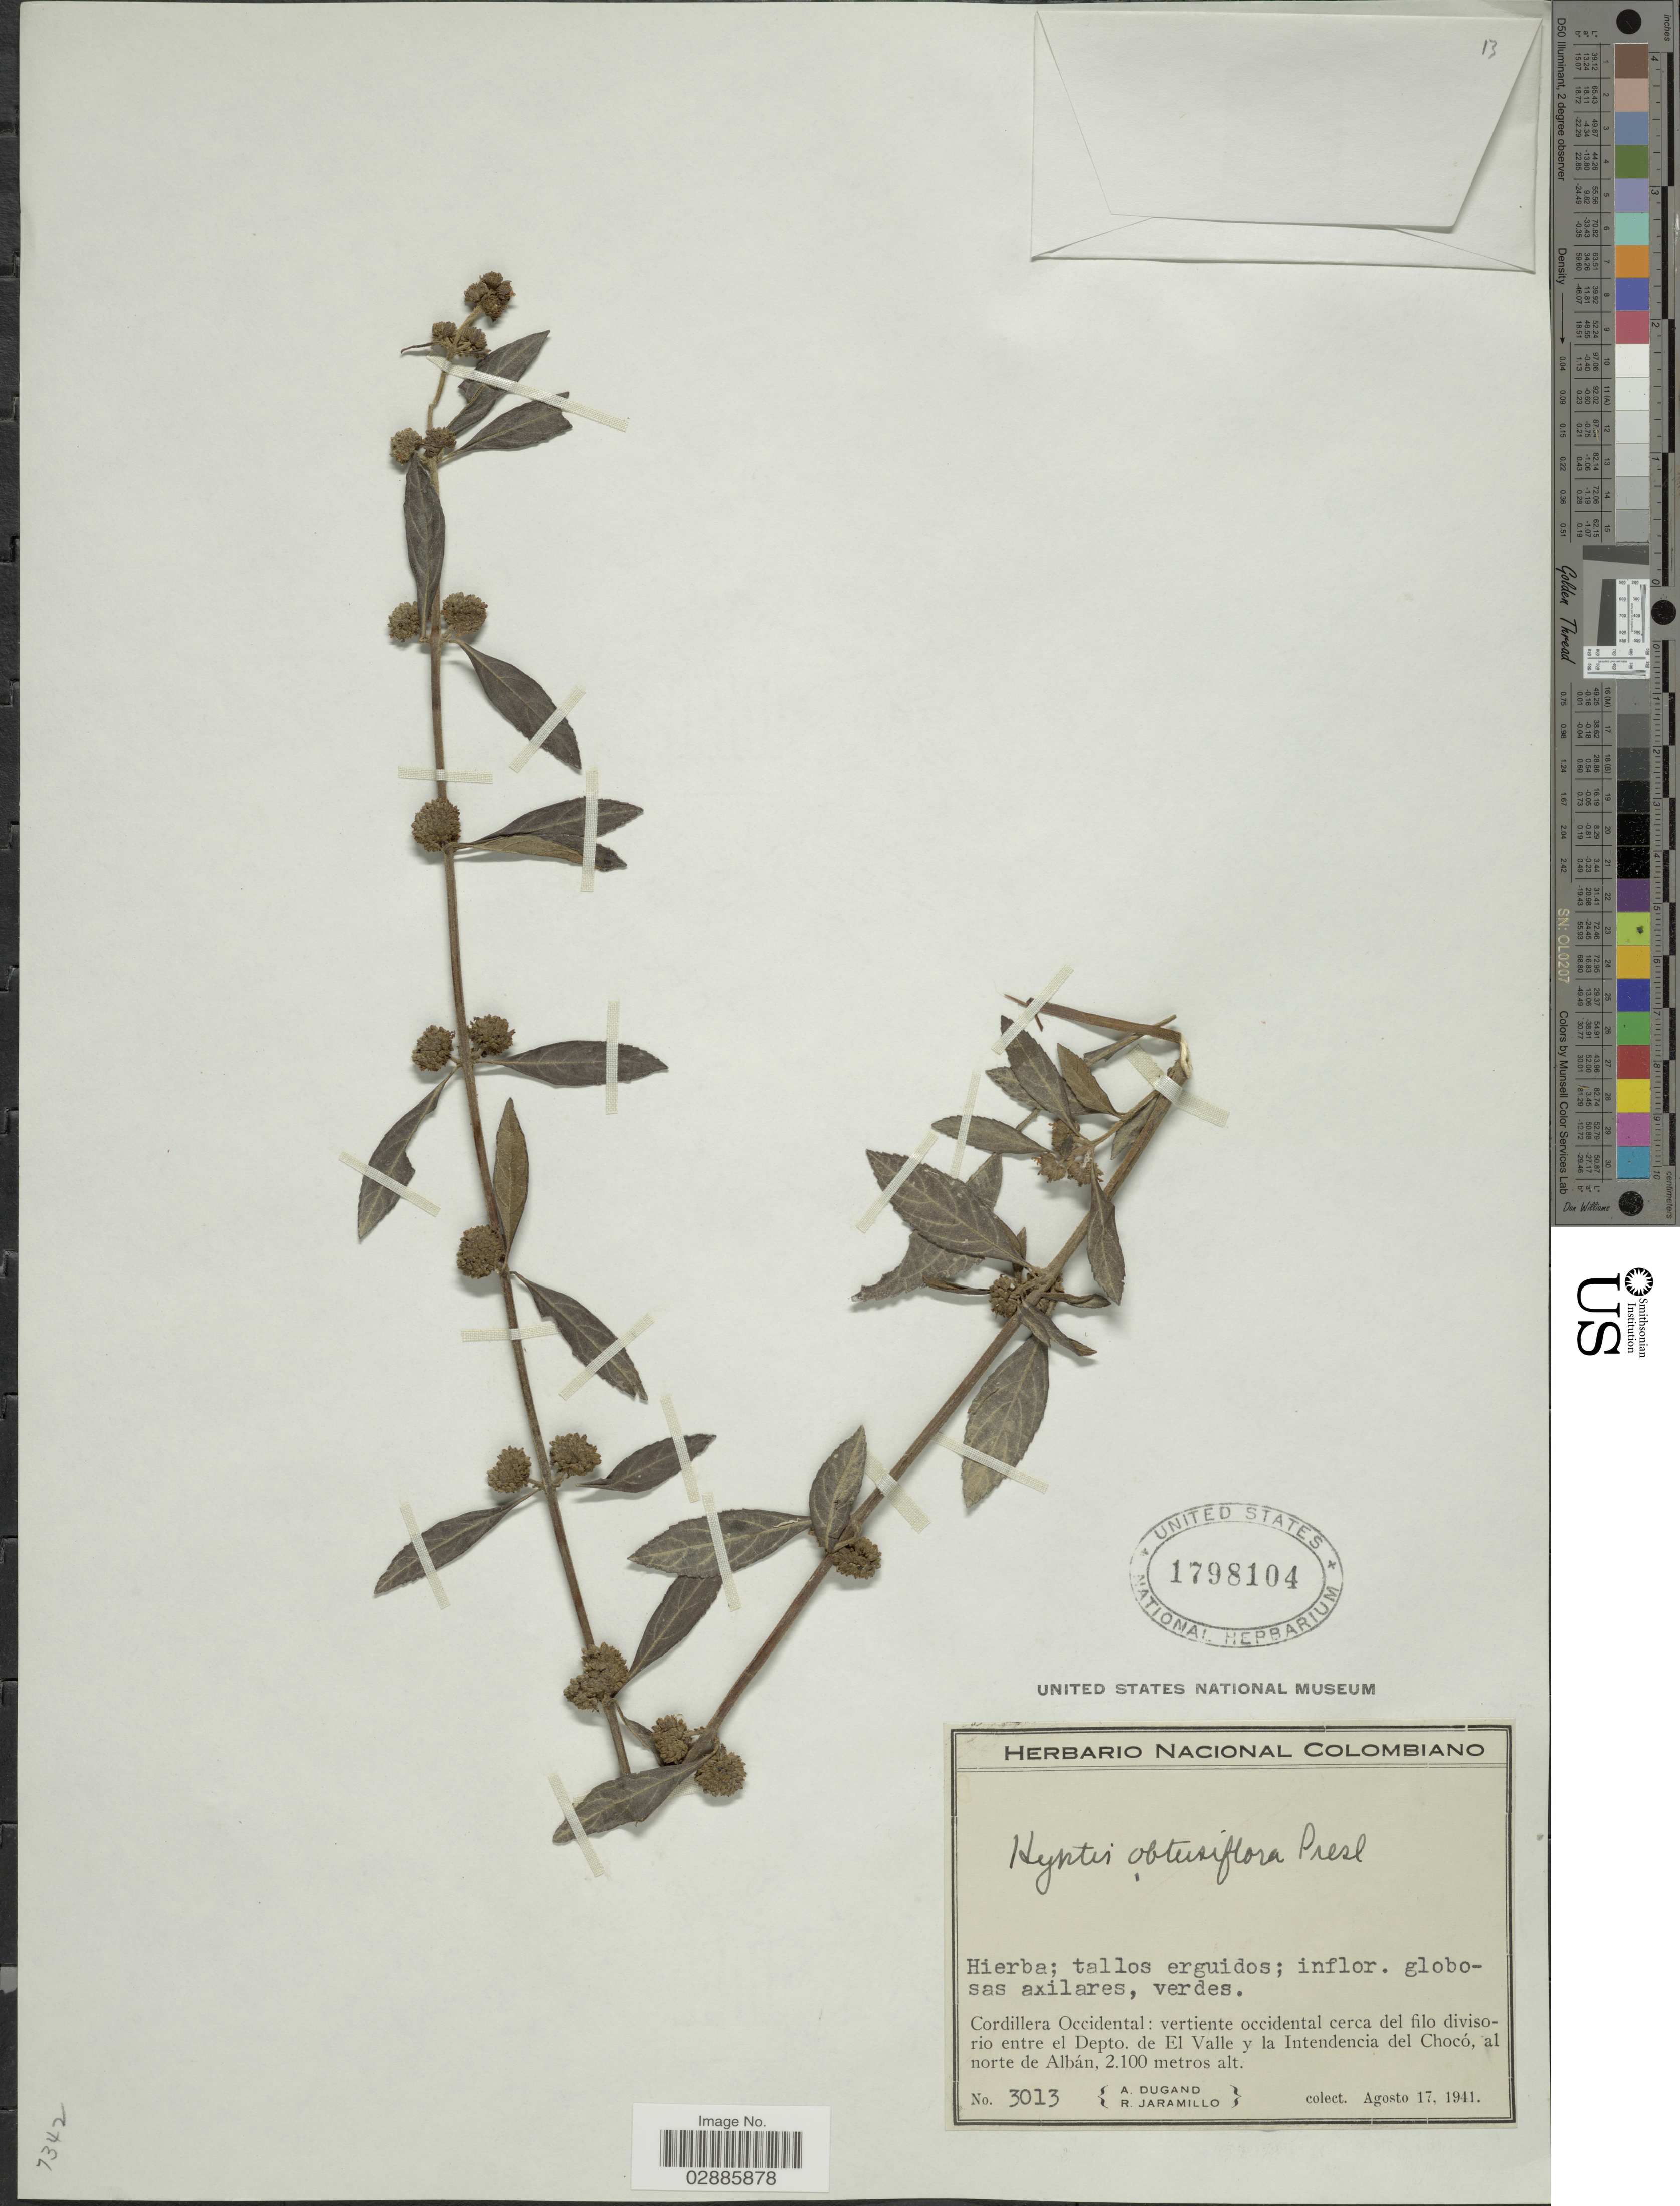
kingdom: Plantae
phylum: Tracheophyta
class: Magnoliopsida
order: Lamiales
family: Lamiaceae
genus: Hyptis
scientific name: Hyptis obtusiflora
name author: C. Presl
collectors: A. Dugand & R. Jaramillo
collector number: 3013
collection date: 1941-08-17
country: Colombia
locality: Cordillera Occidental: vertiente occidental cerca del filo divisorio entre el Depto. de El Valle y la Intendencia del Chocó, al norte de Albán.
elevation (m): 2100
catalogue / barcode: US 1798104